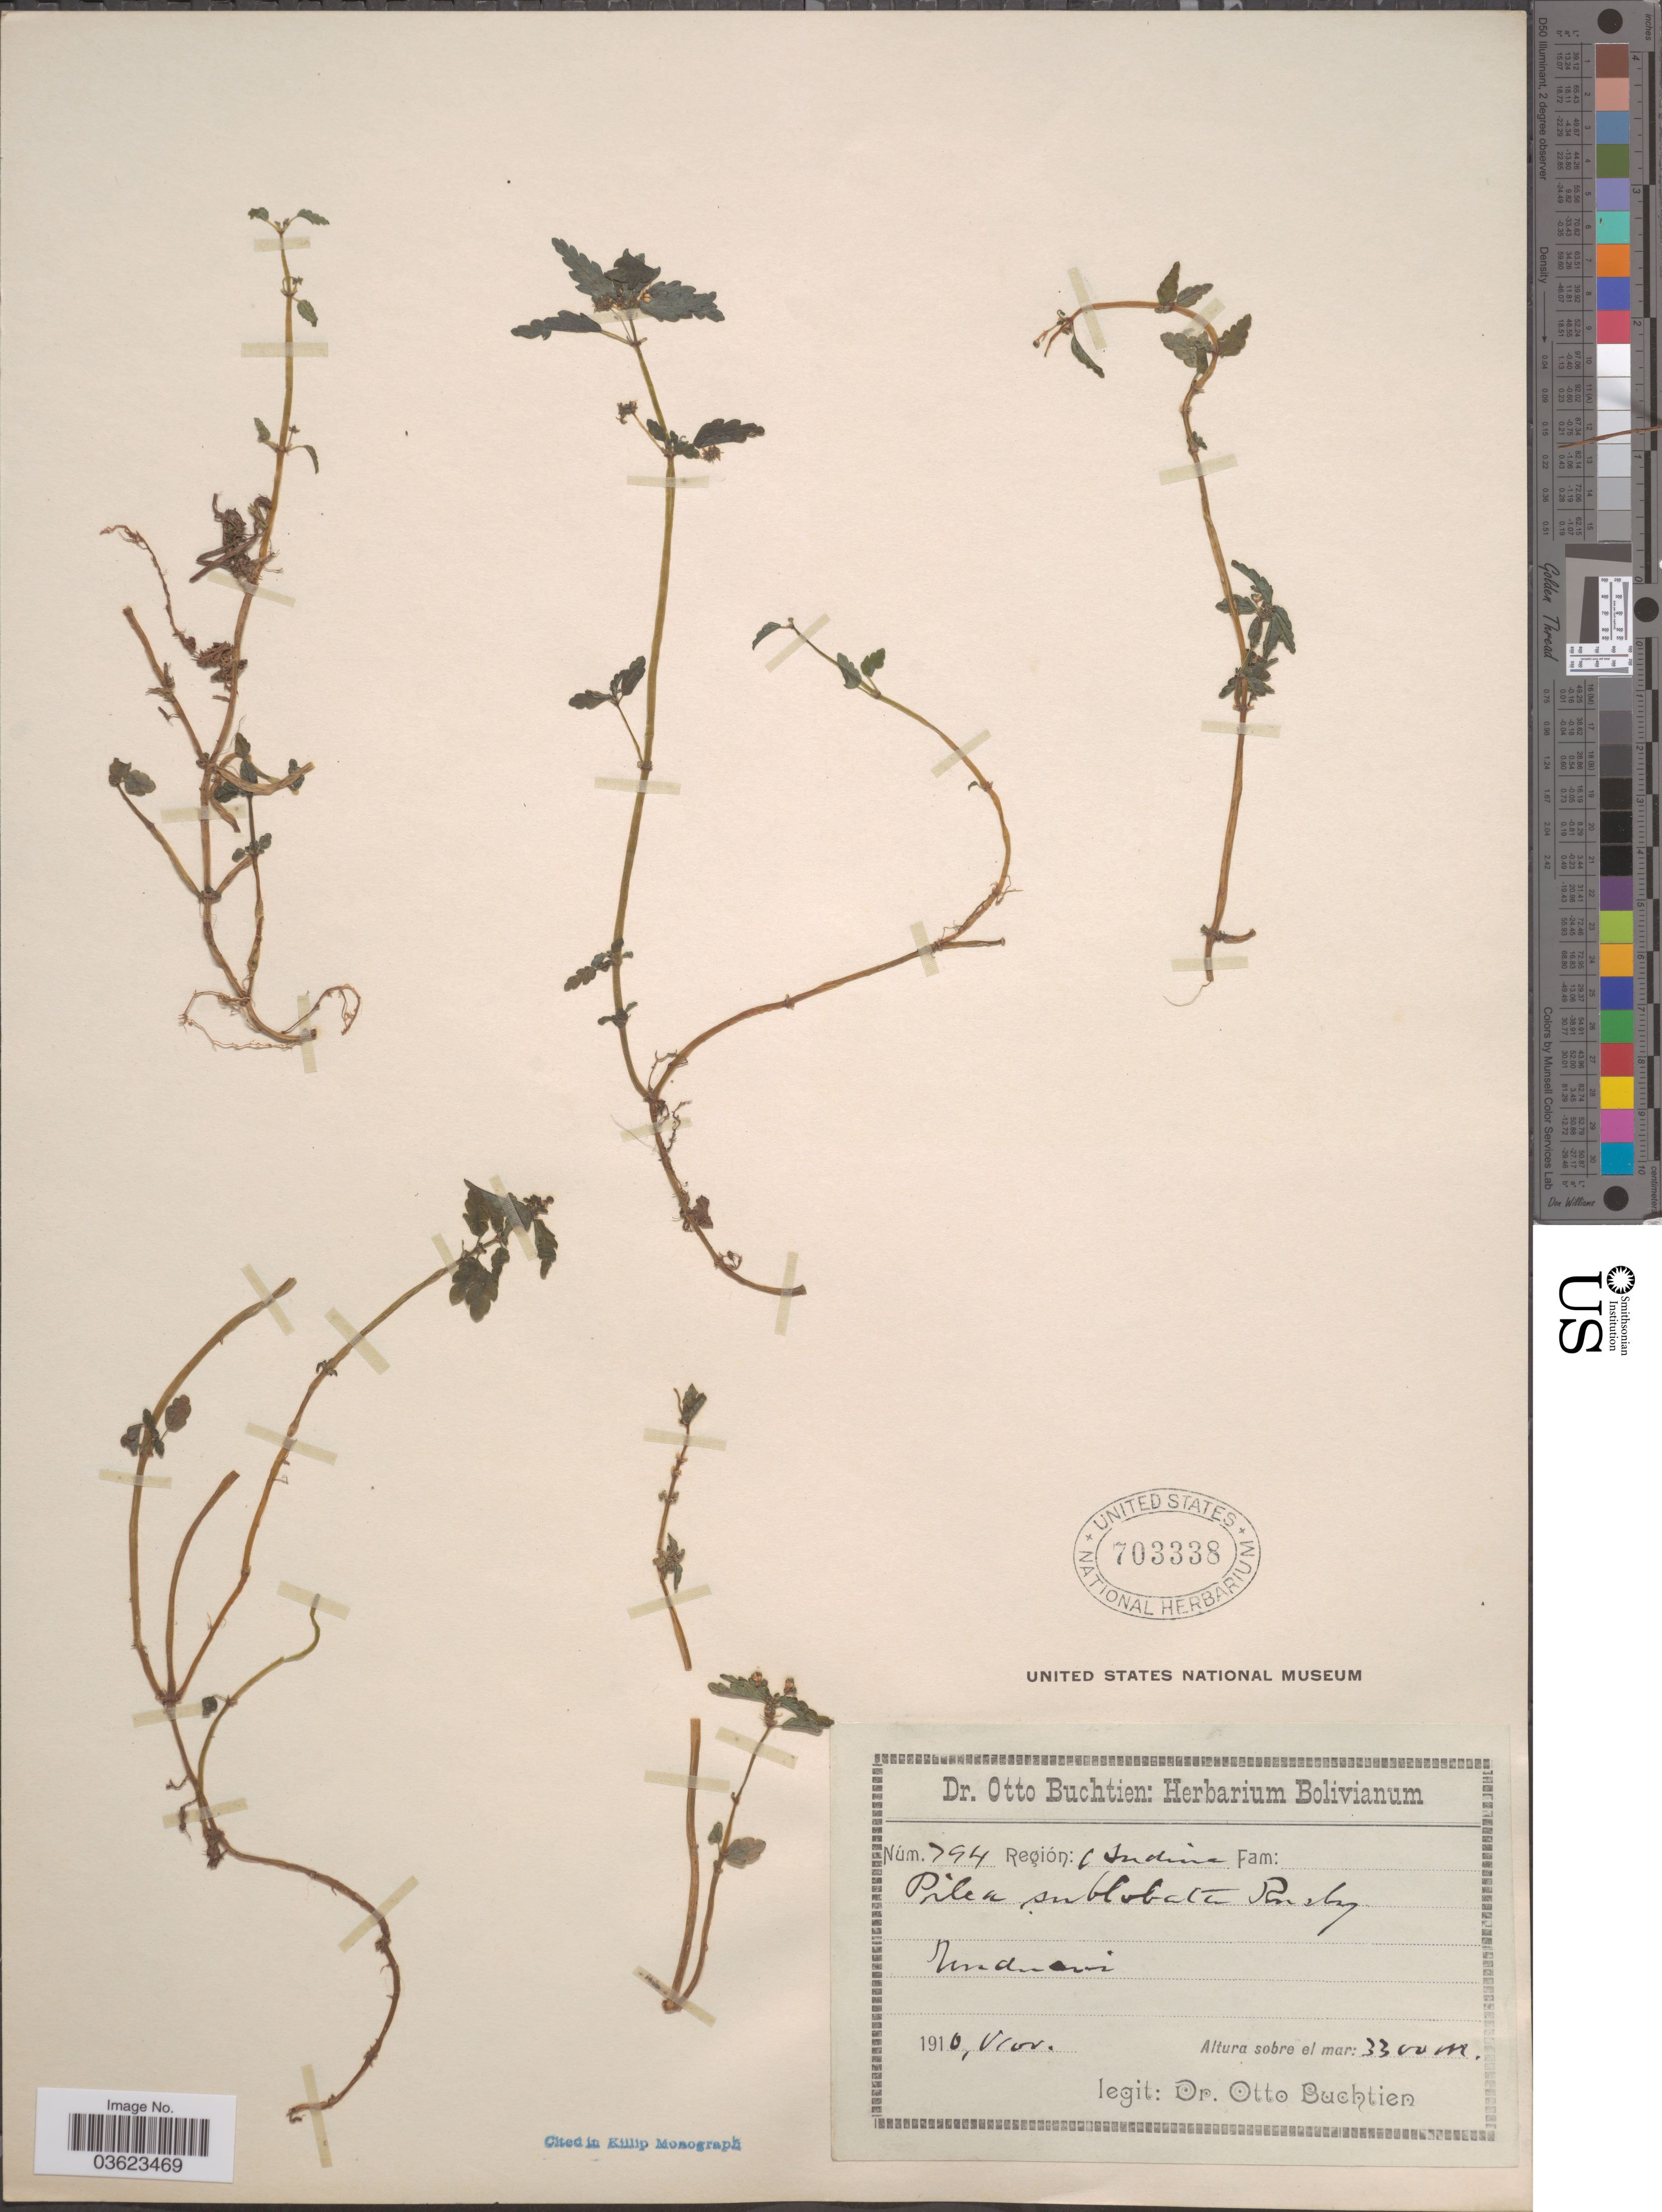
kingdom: Plantae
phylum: Tracheophyta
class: Magnoliopsida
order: Rosales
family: Urticaceae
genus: Pilea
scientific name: Pilea sublobata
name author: Rusby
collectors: O. Buchtien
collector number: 794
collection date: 1916-05-10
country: Bolivia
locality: Región: andina. Unduavi.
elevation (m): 3300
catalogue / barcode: US 703338